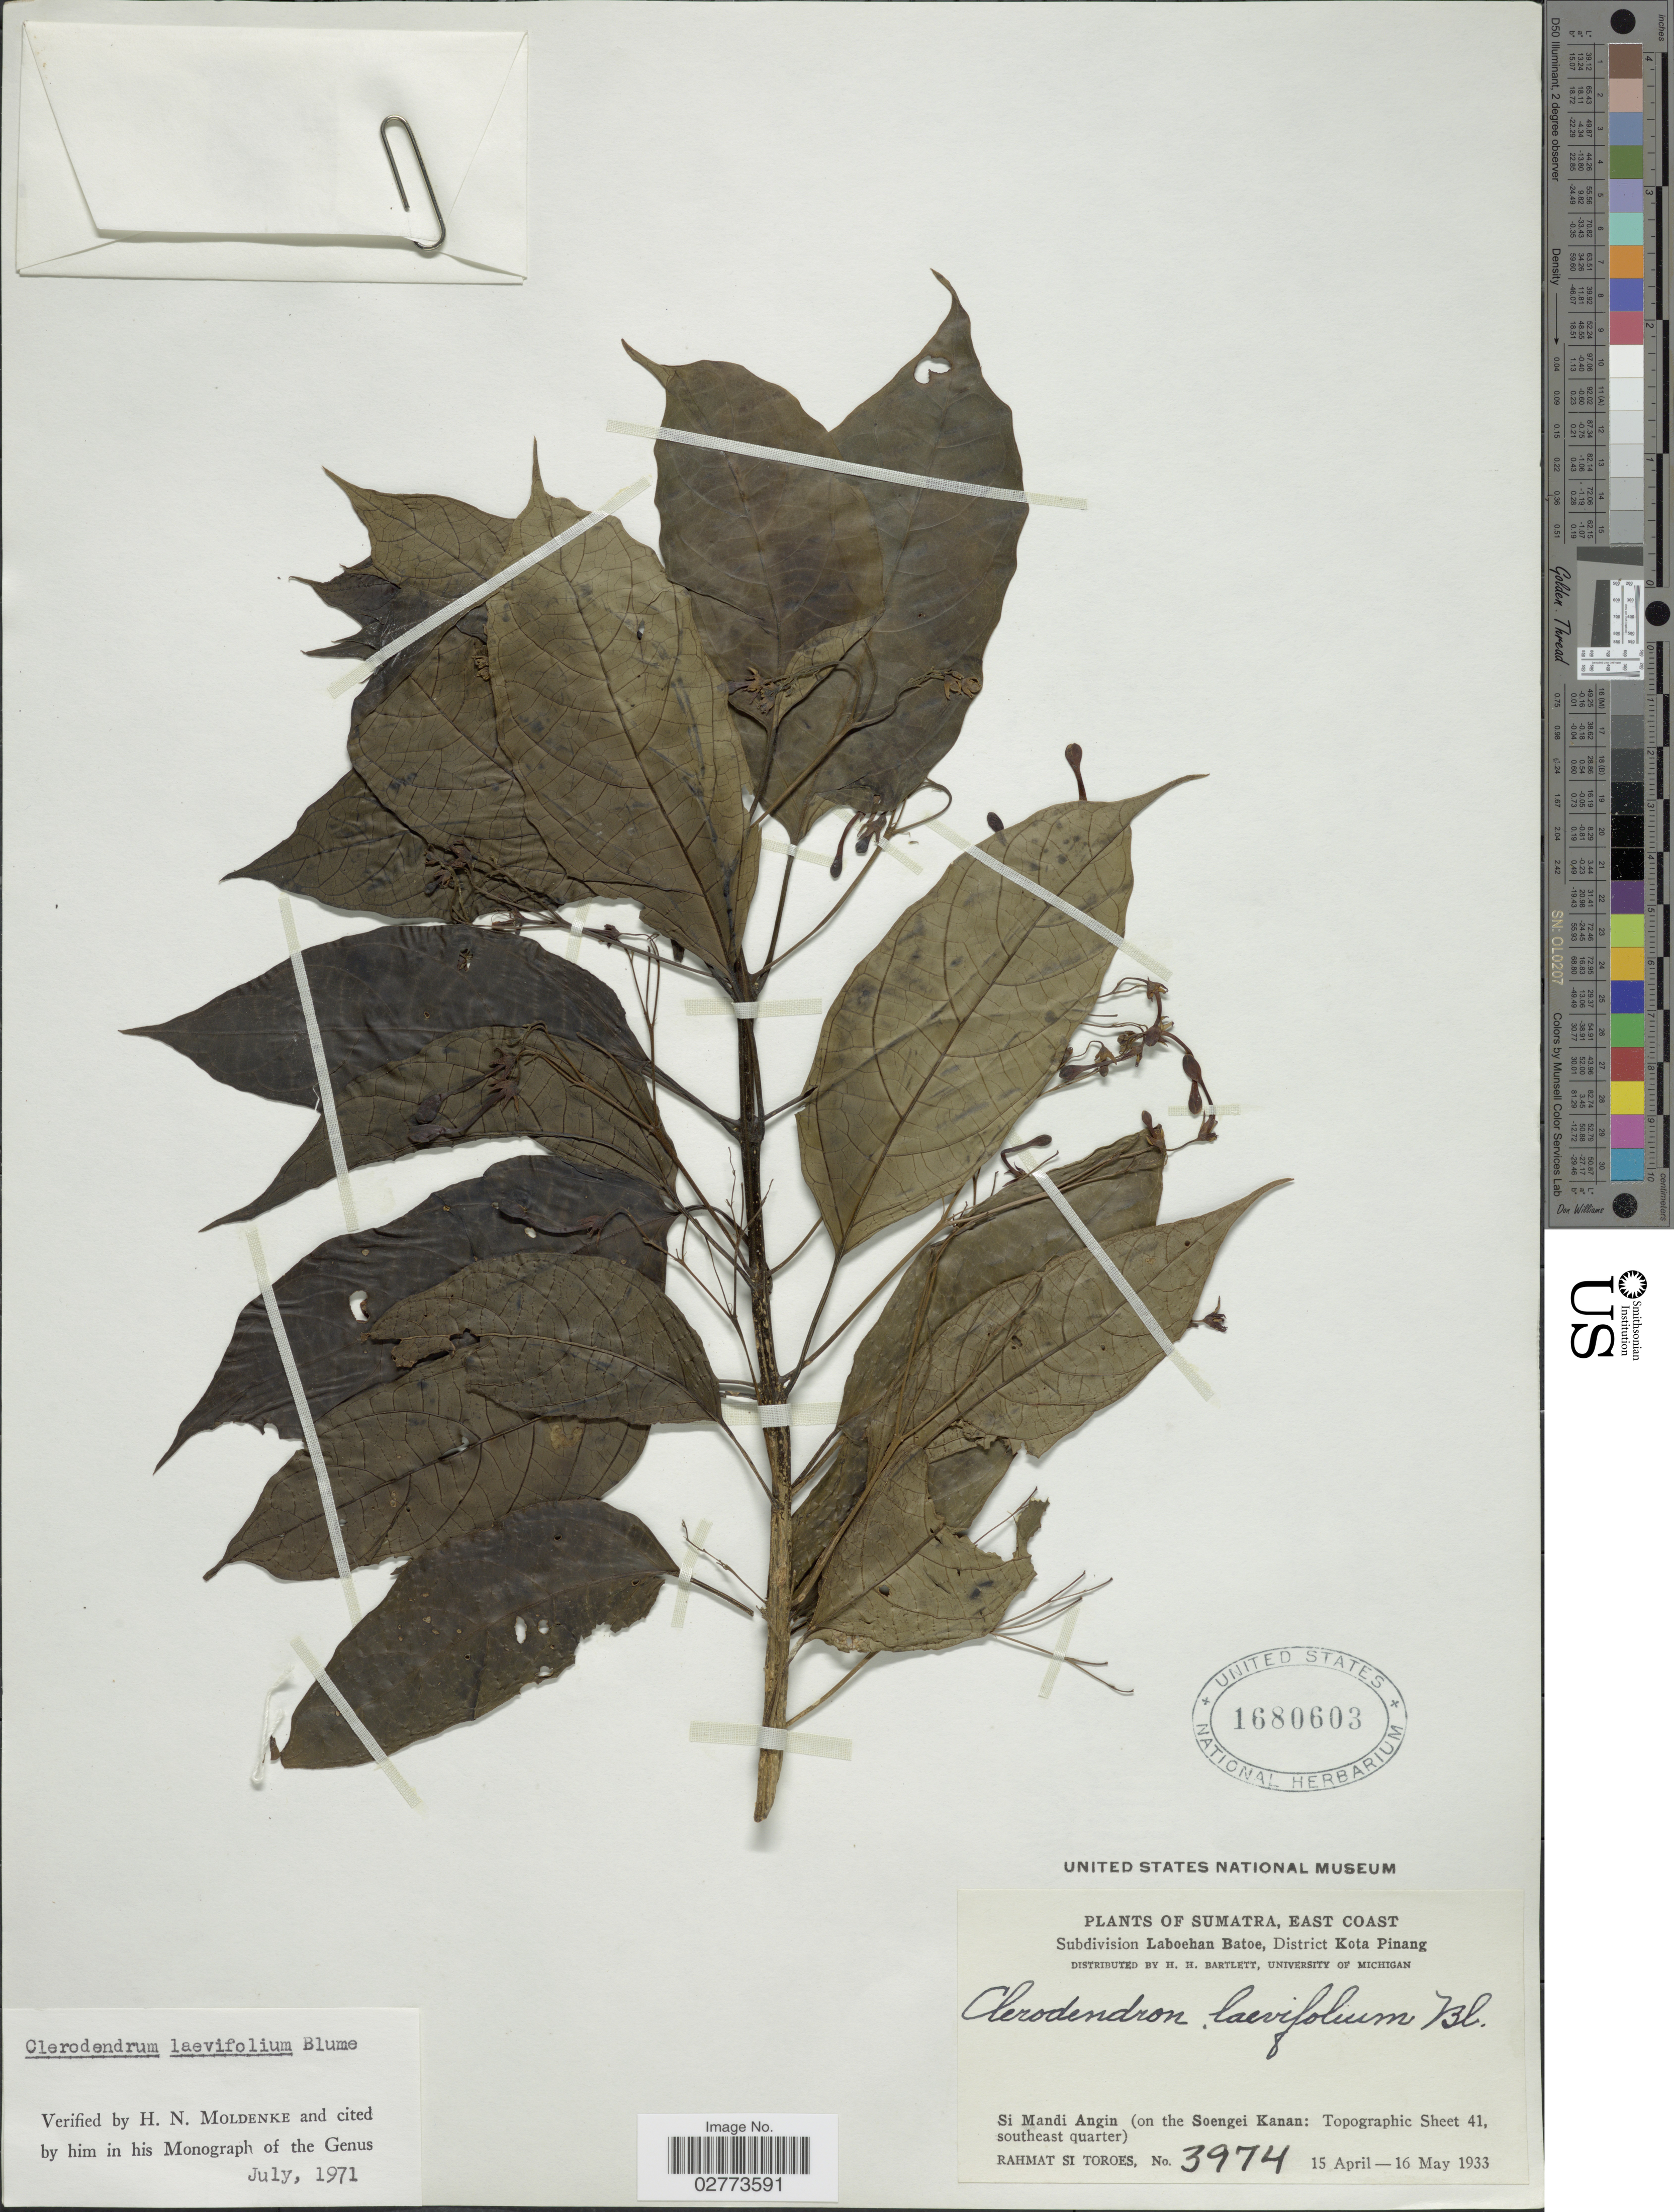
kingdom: Plantae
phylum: Tracheophyta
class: Magnoliopsida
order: Lamiales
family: Lamiaceae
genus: Clerodendrum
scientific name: Clerodendrum laevifolium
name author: Blume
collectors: Rahmat Si Boeea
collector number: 3974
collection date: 1933-04-15/1933-05-16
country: Indonesia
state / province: Sumatra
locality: East Coast. Subdivision Laboehan Batoe, District Kota Pinang. Si Mandi Angin (on the Soengei Kanan: Topographic Sheet 41, southeast quarter).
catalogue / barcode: US 1680603